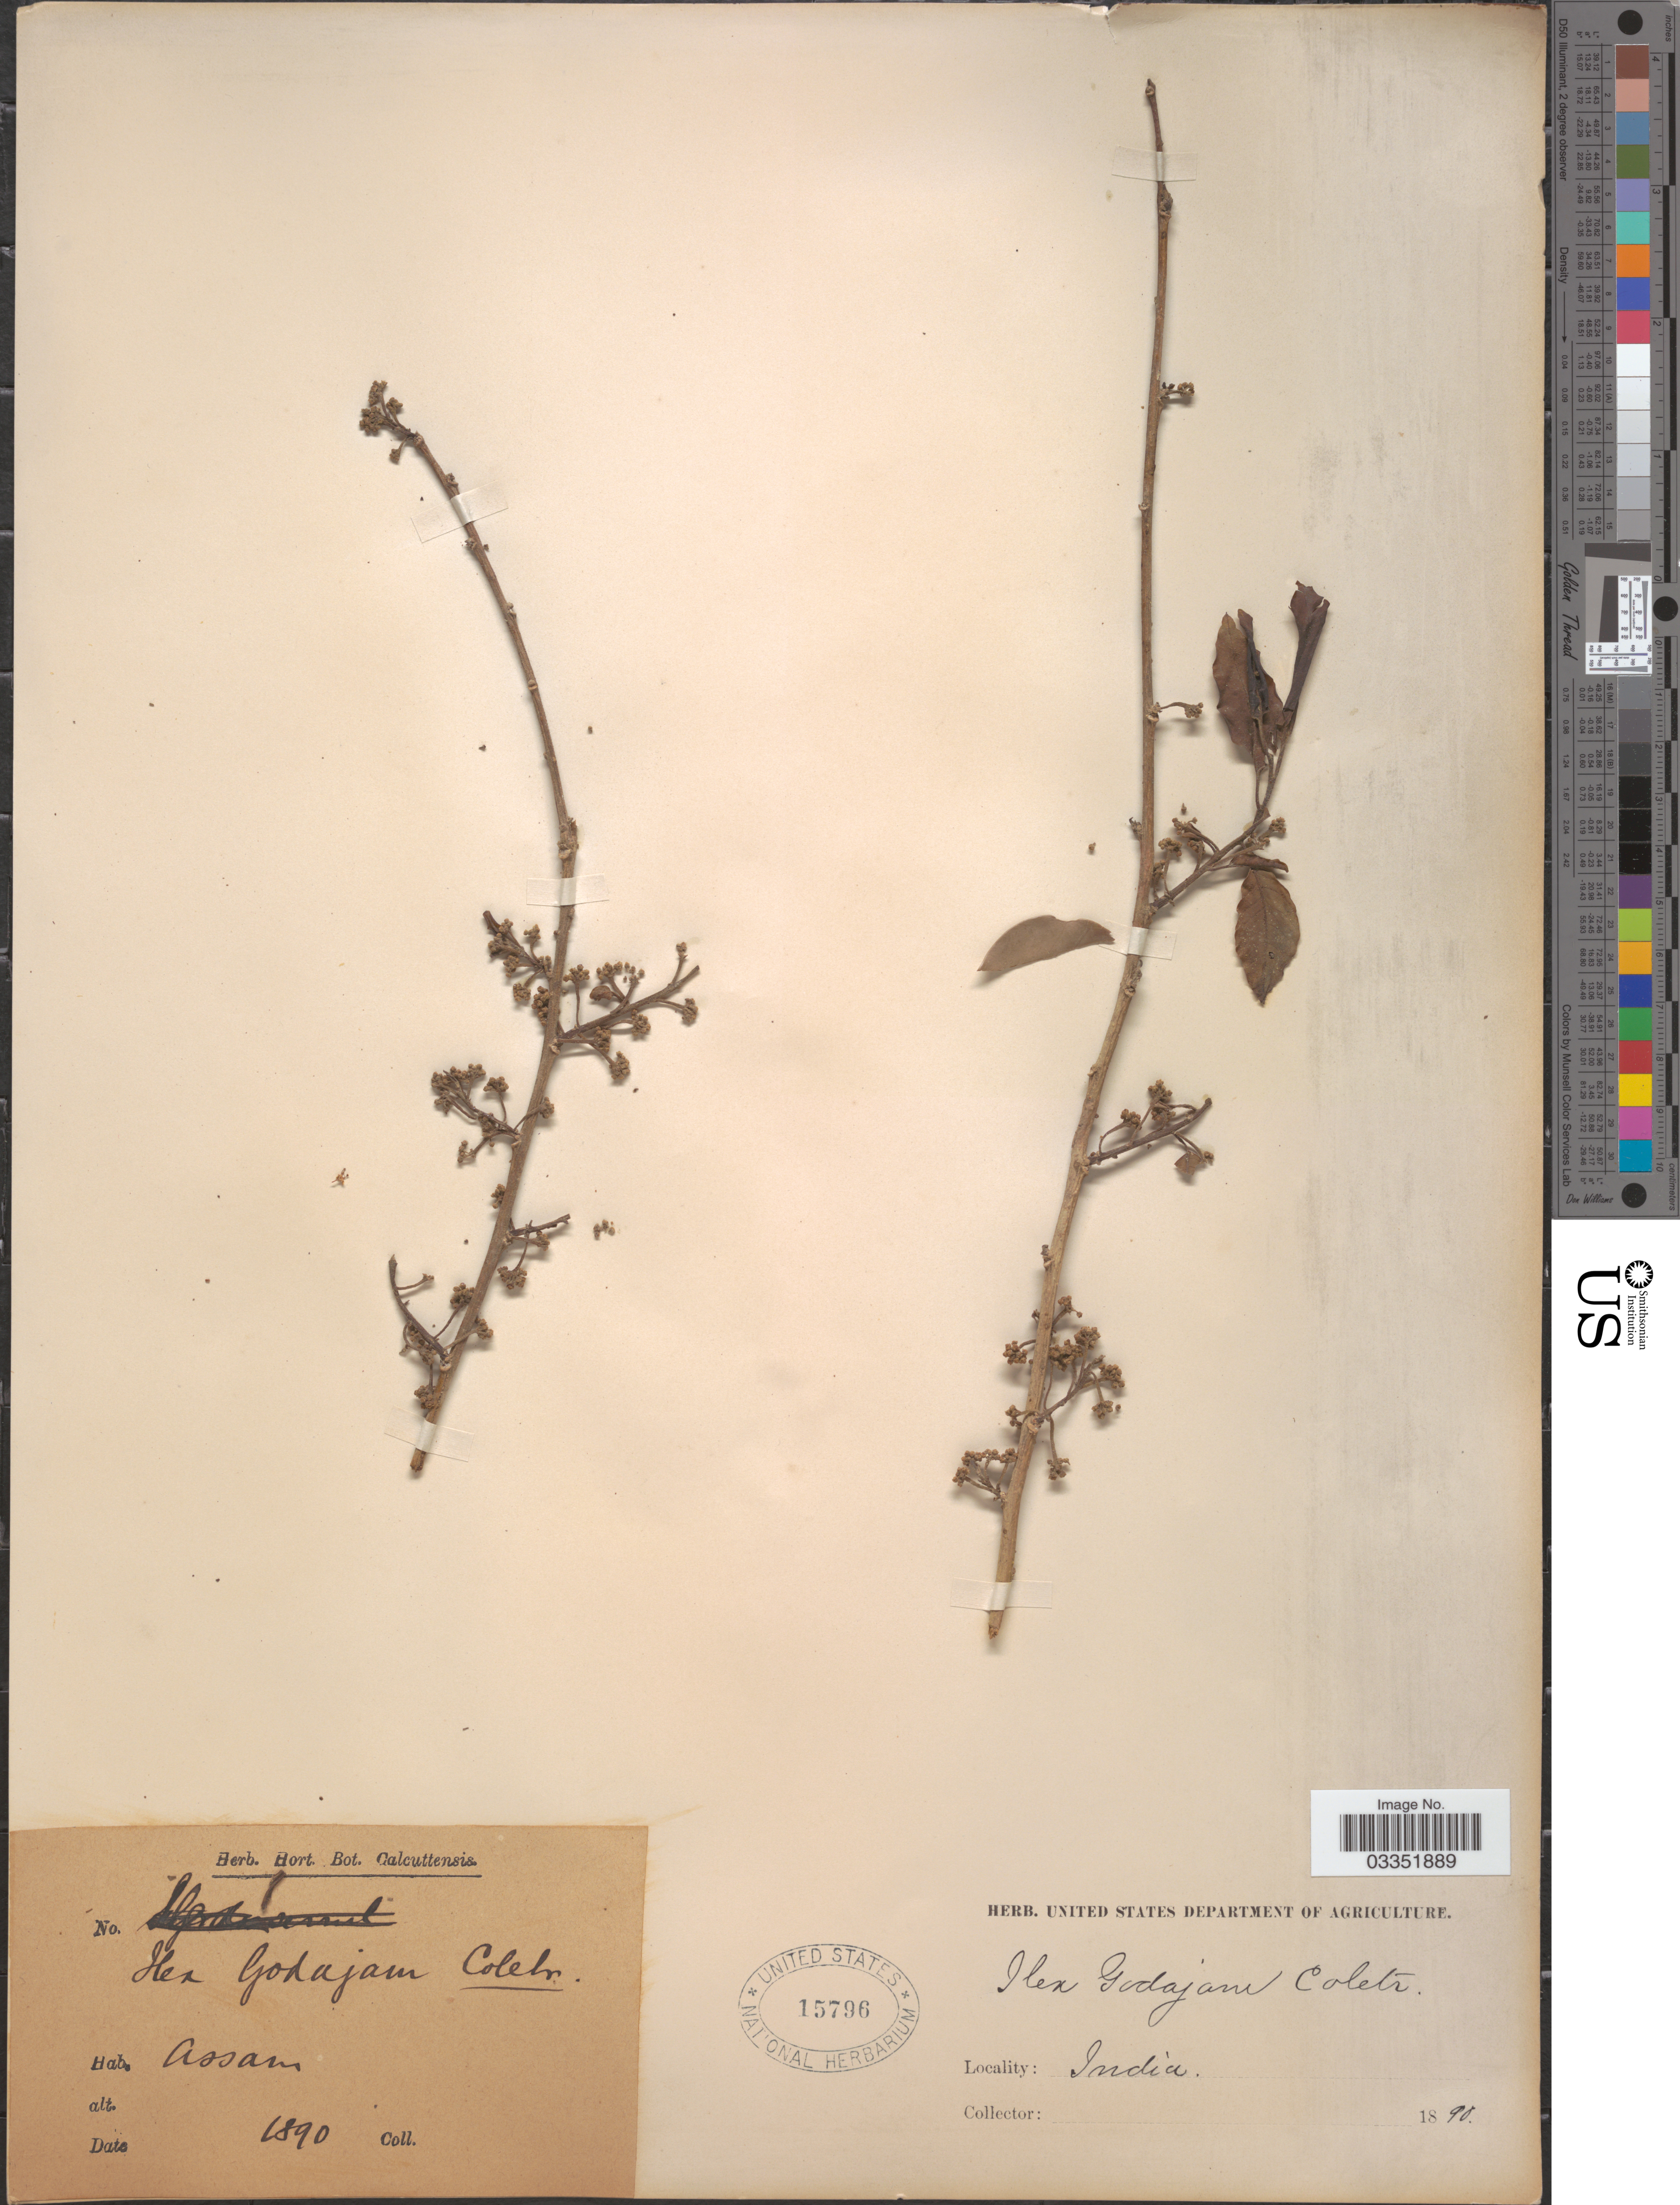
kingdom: Plantae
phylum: Tracheophyta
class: Magnoliopsida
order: Aquifoliales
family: Aquifoliaceae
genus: Ilex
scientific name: Ilex godajam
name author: Wall. ex Hook. f.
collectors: ex Herb. Hort. Bot. Calcuttensis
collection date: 1890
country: India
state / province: Assam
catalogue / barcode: US 15796